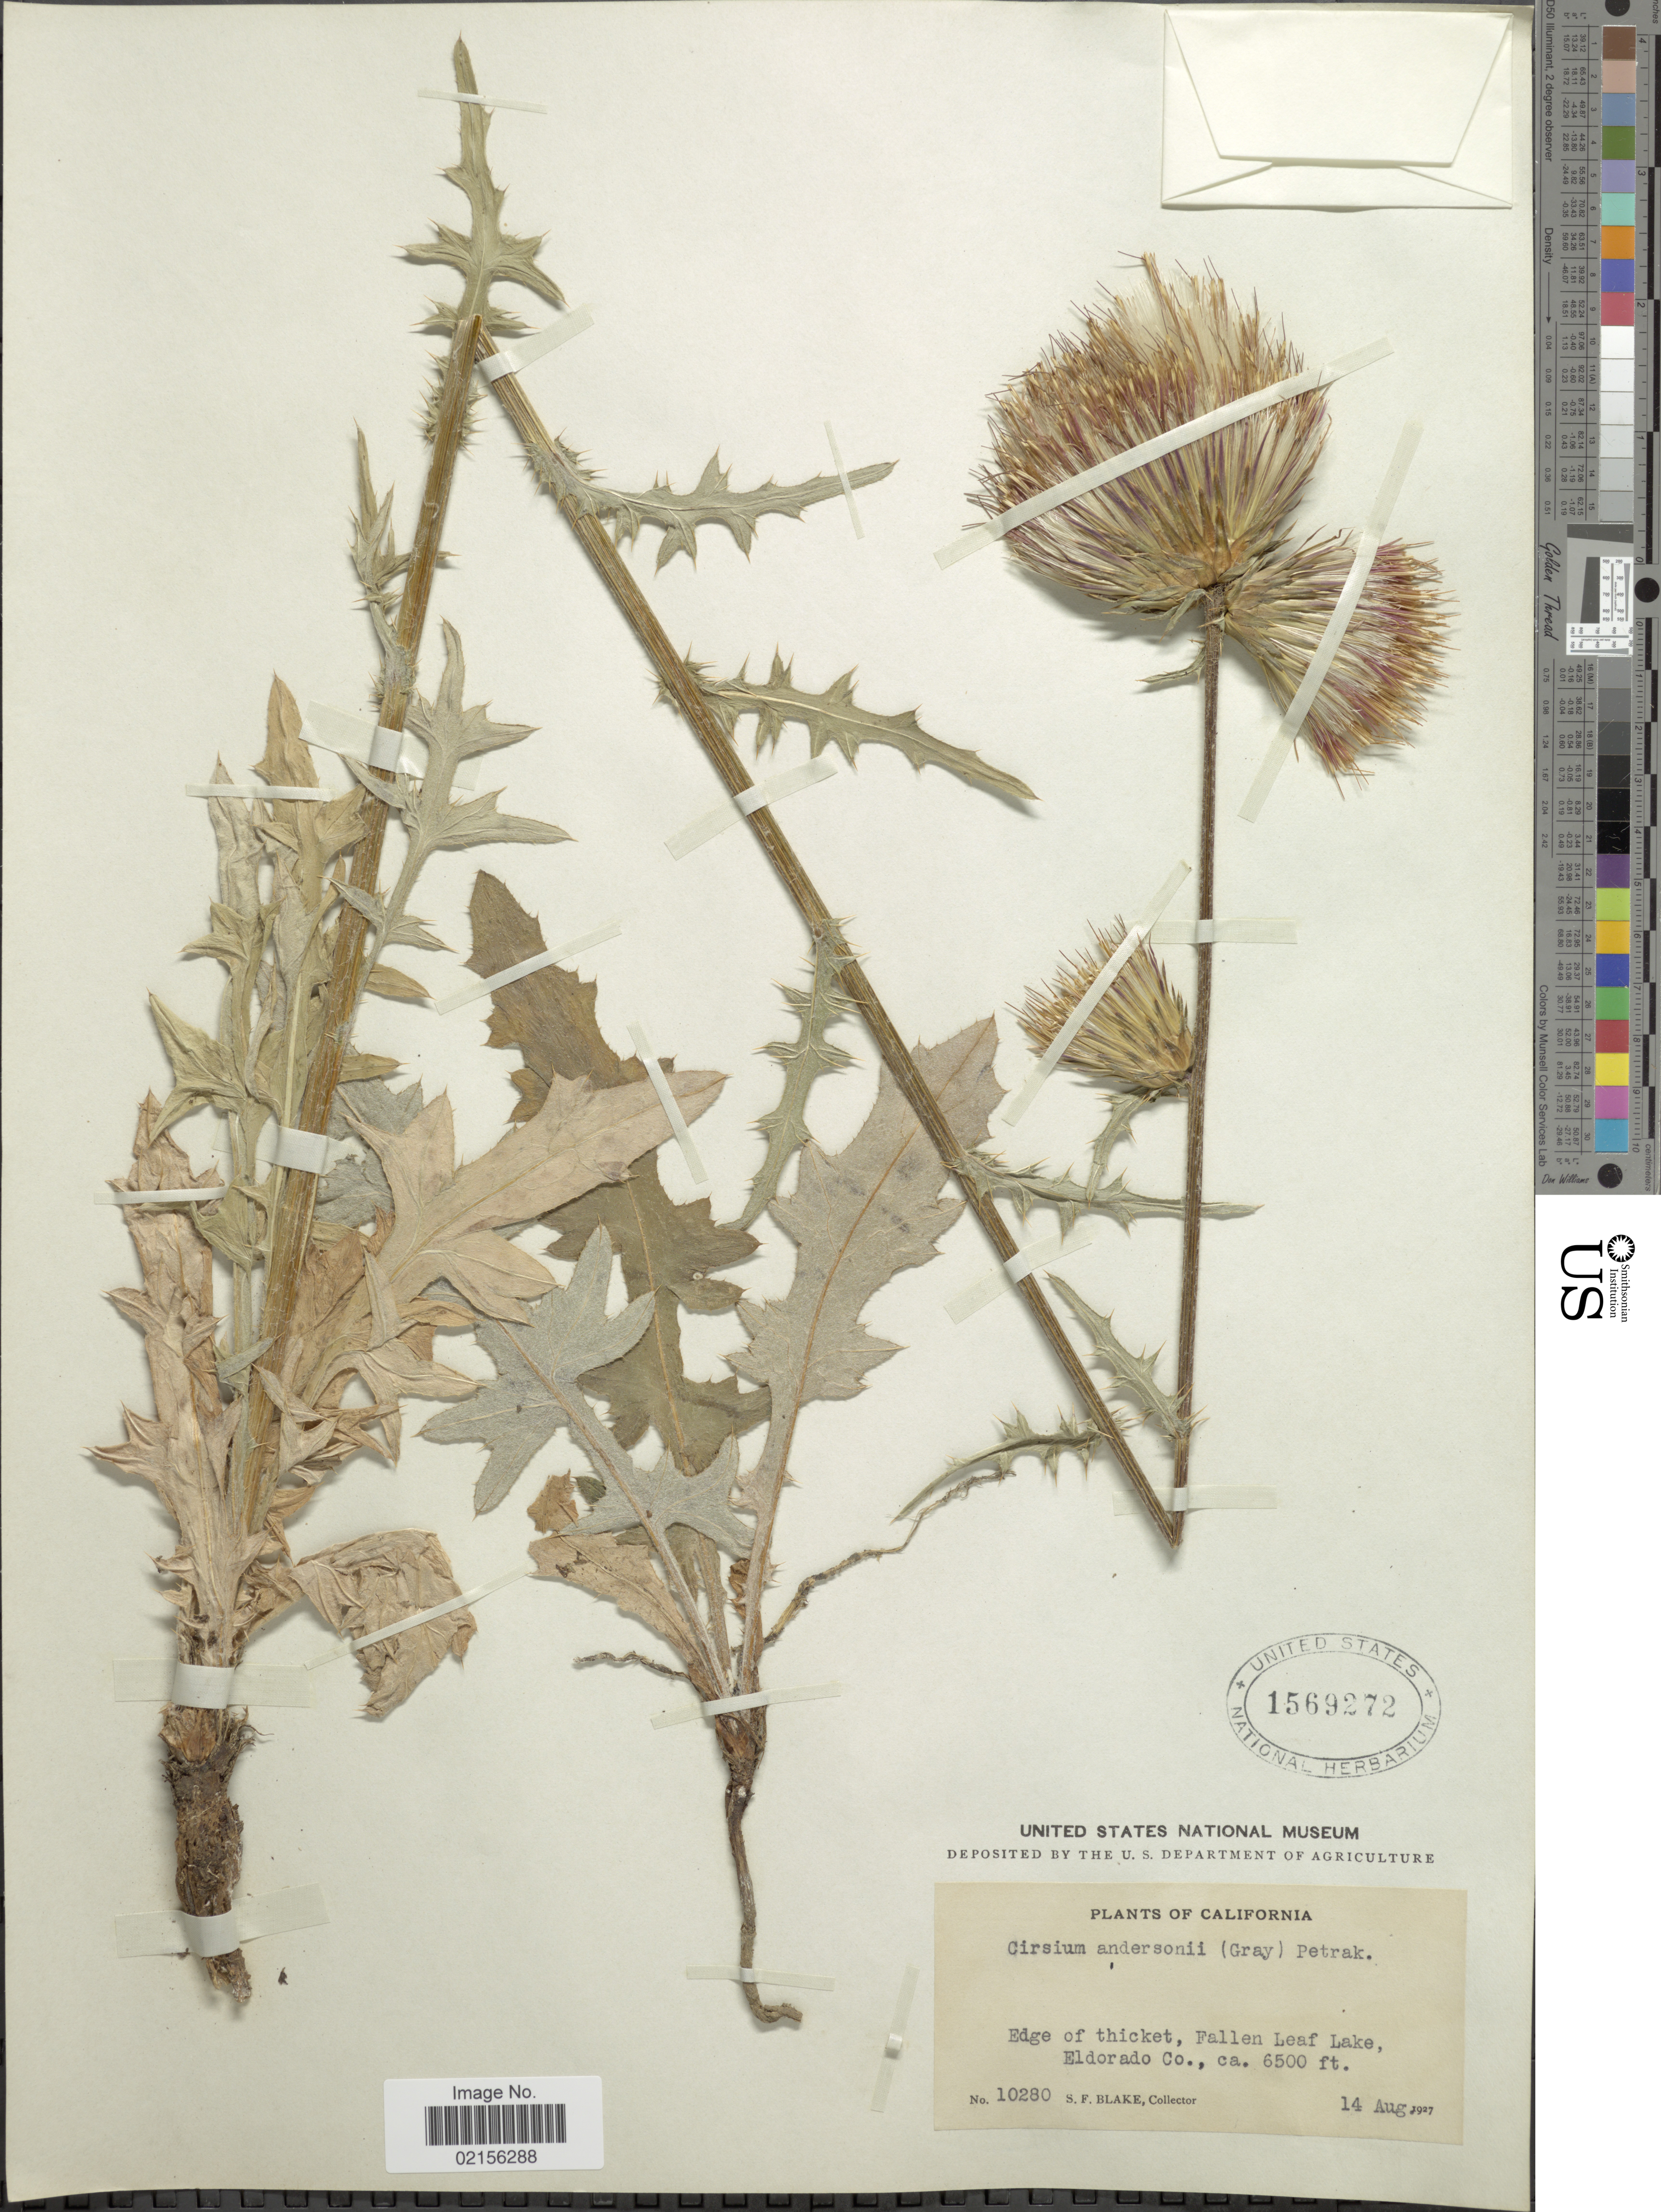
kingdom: Plantae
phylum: Tracheophyta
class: Magnoliopsida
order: Asterales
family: Asteraceae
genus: Cirsium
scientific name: Cirsium andersonii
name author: (A. Gray) Petr.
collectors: S. Blake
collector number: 10280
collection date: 1927-08-14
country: United States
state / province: California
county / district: El Dorado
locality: Edge of thicket, Fallen Leaf Lake, Eldorado Co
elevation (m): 1981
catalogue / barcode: US 1569272